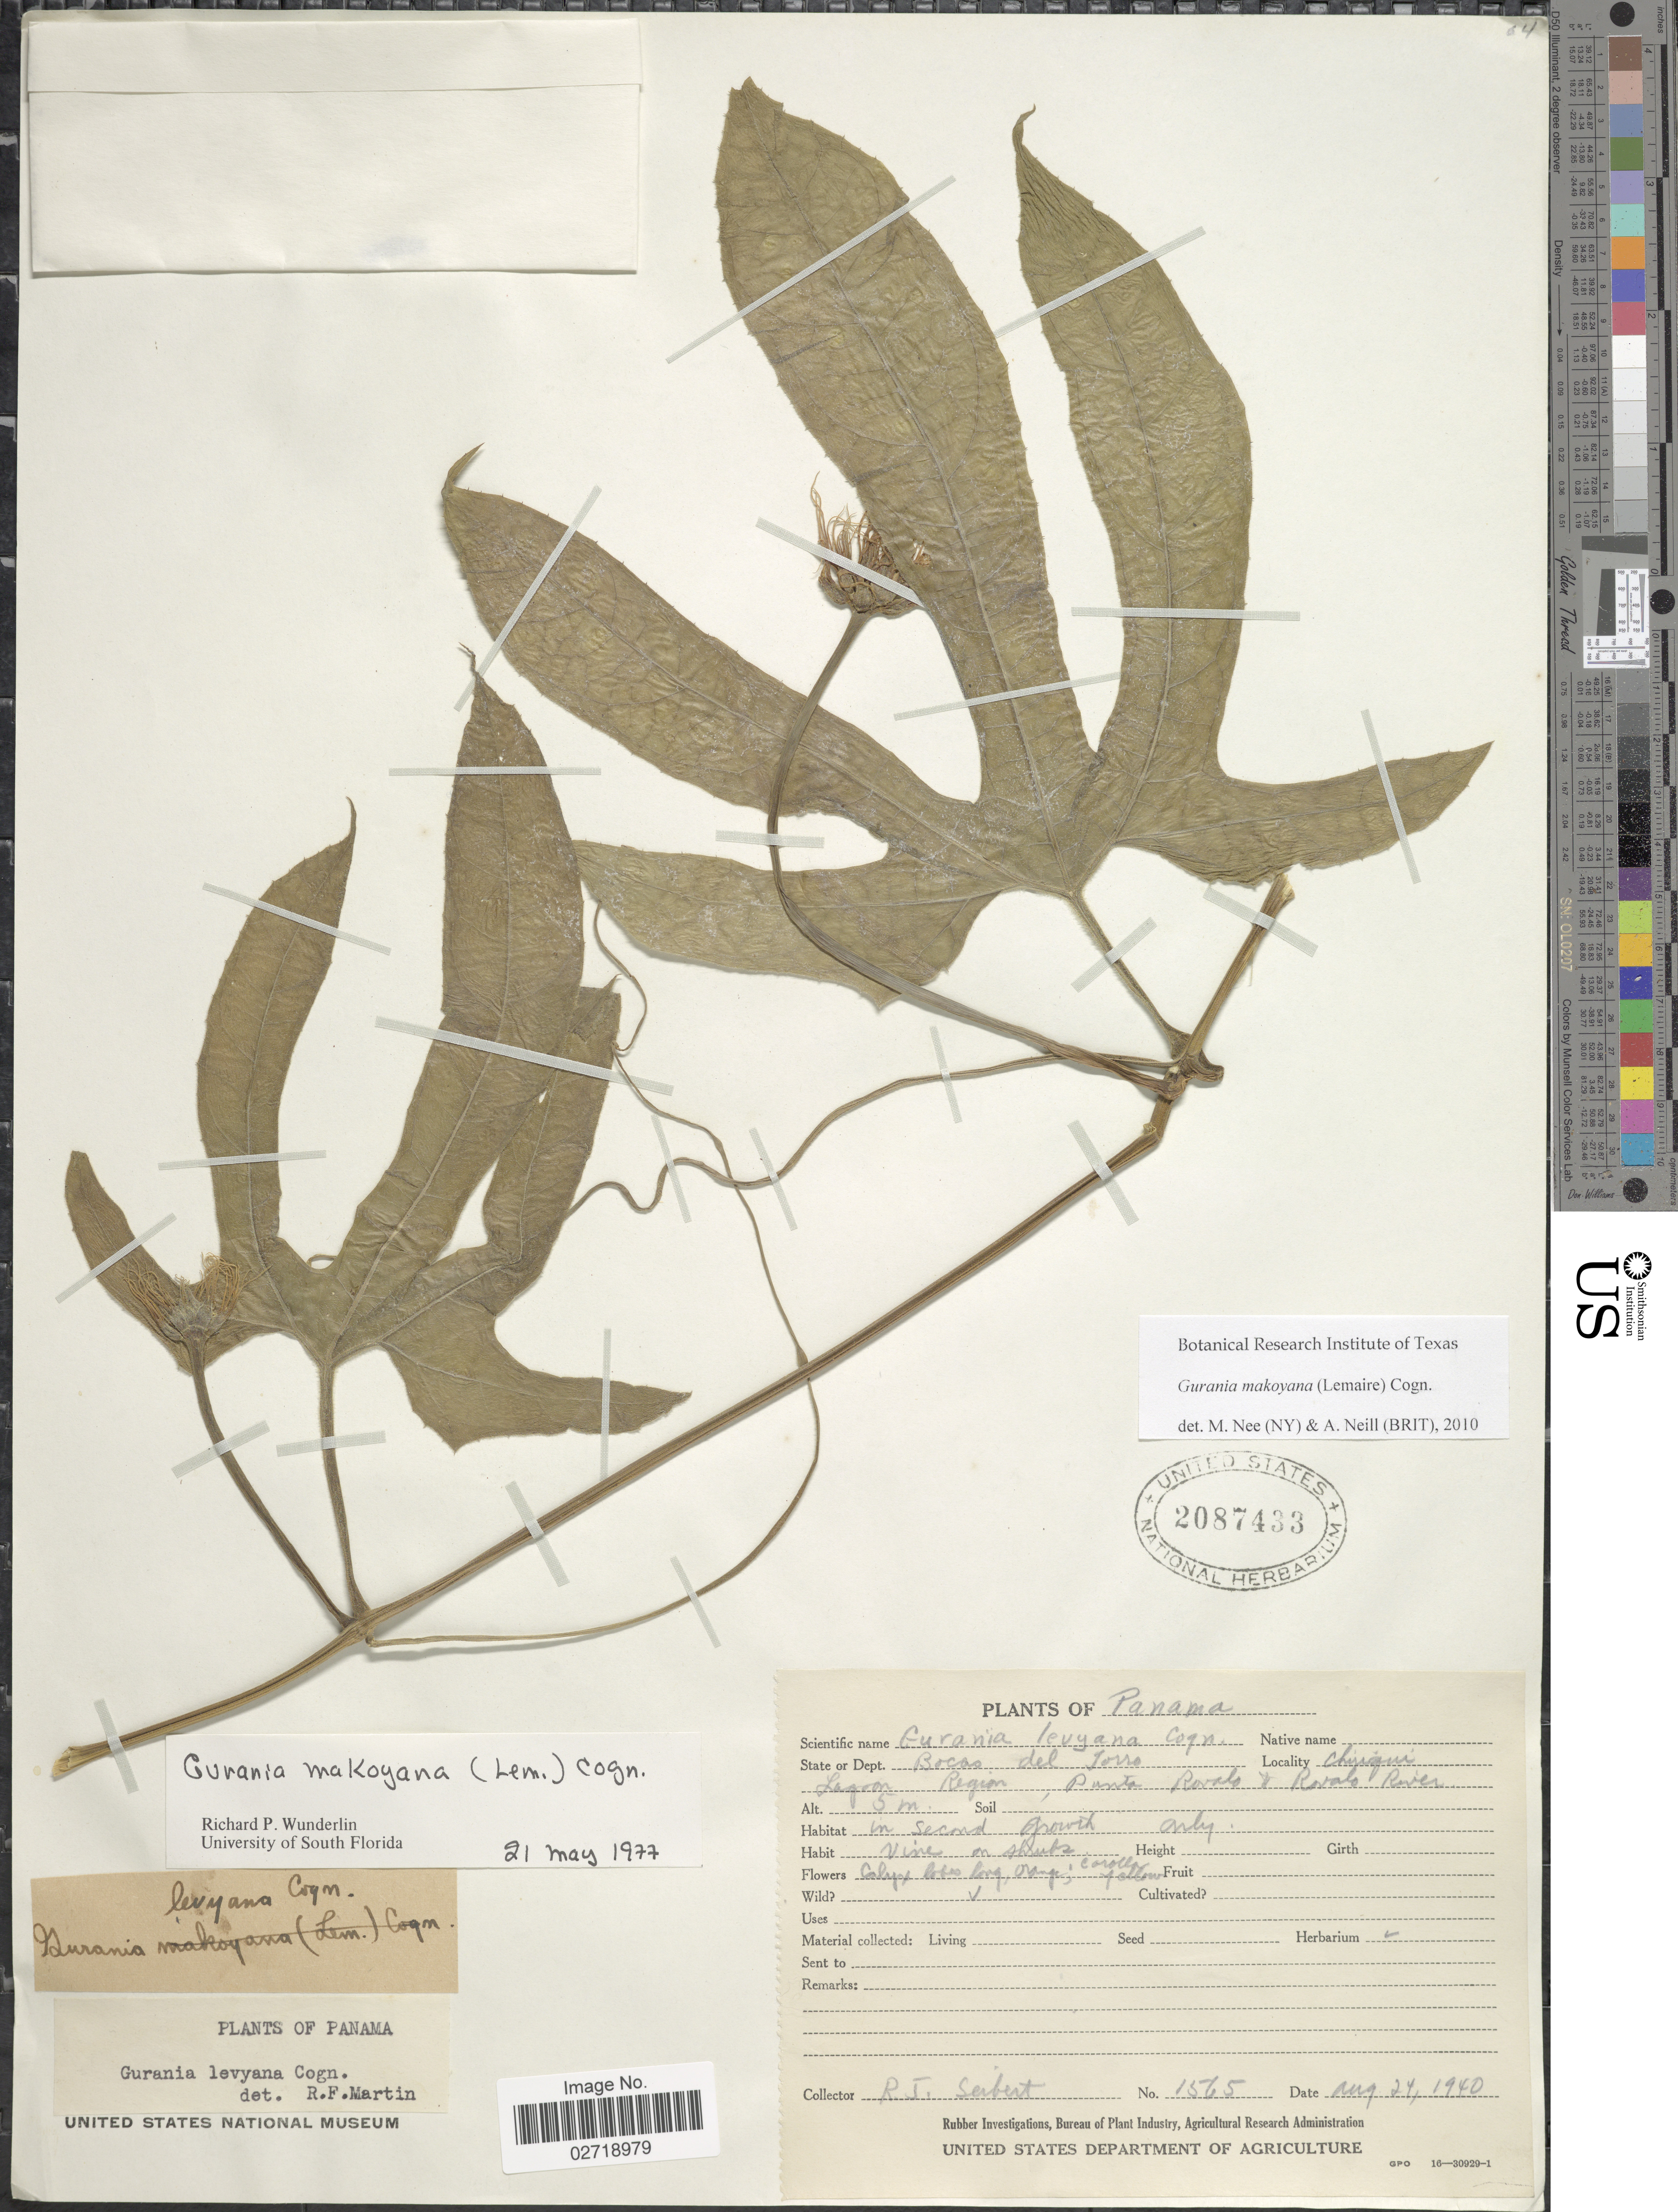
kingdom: Plantae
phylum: Tracheophyta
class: Magnoliopsida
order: Cucurbitales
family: Cucurbitaceae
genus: Gurania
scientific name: Gurania makoyana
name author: (Lem.) Cogn.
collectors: R. J. Seibert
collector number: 1565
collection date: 1940-08-24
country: Panama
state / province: Bocas del Toro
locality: Chiriqui. Lagoon Region, Punta Rovalo & Rovalo River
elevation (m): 5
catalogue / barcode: US 2087433